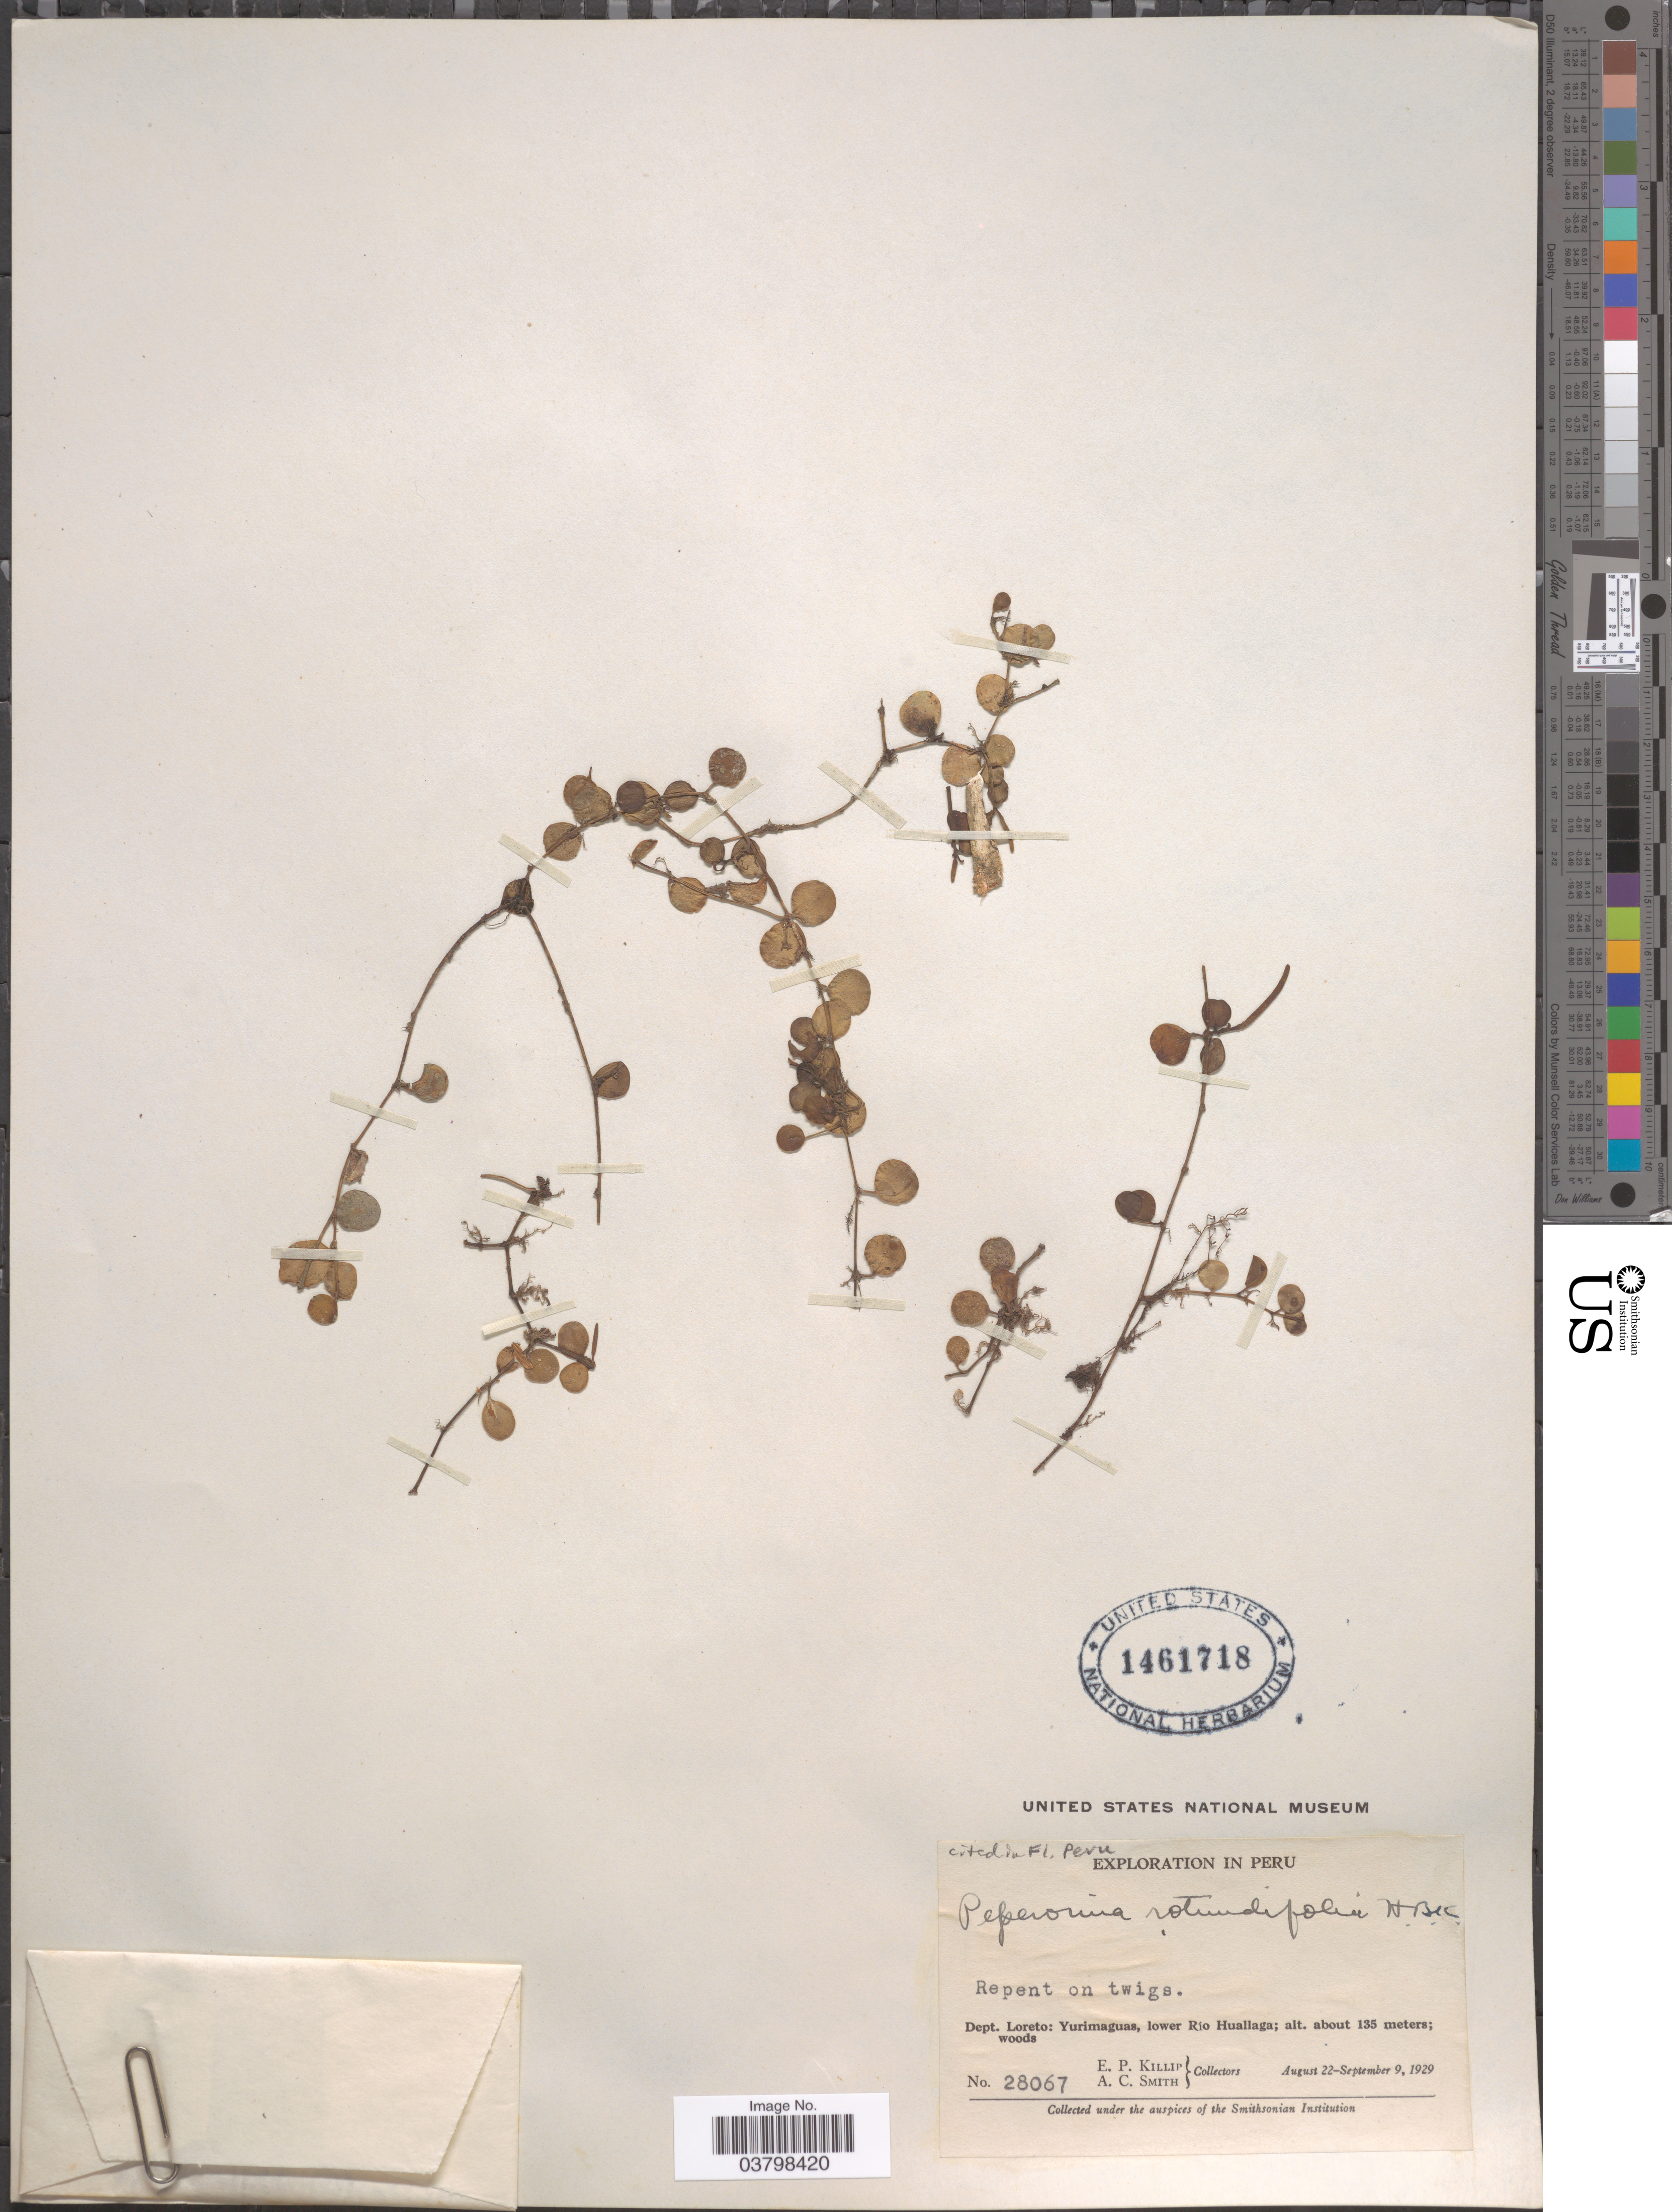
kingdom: Plantae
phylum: Tracheophyta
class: Magnoliopsida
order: Piperales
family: Piperaceae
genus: Peperomia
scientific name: Peperomia rotundifolia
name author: (L.) Kunth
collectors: E. P. Killip & A. C. Smith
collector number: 28067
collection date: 1929-08-22/1929-09-09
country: Peru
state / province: Loreto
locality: Dept. Loreto: Yurimaguas, lower Río Huallaga.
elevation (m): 135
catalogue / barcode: US 1461718